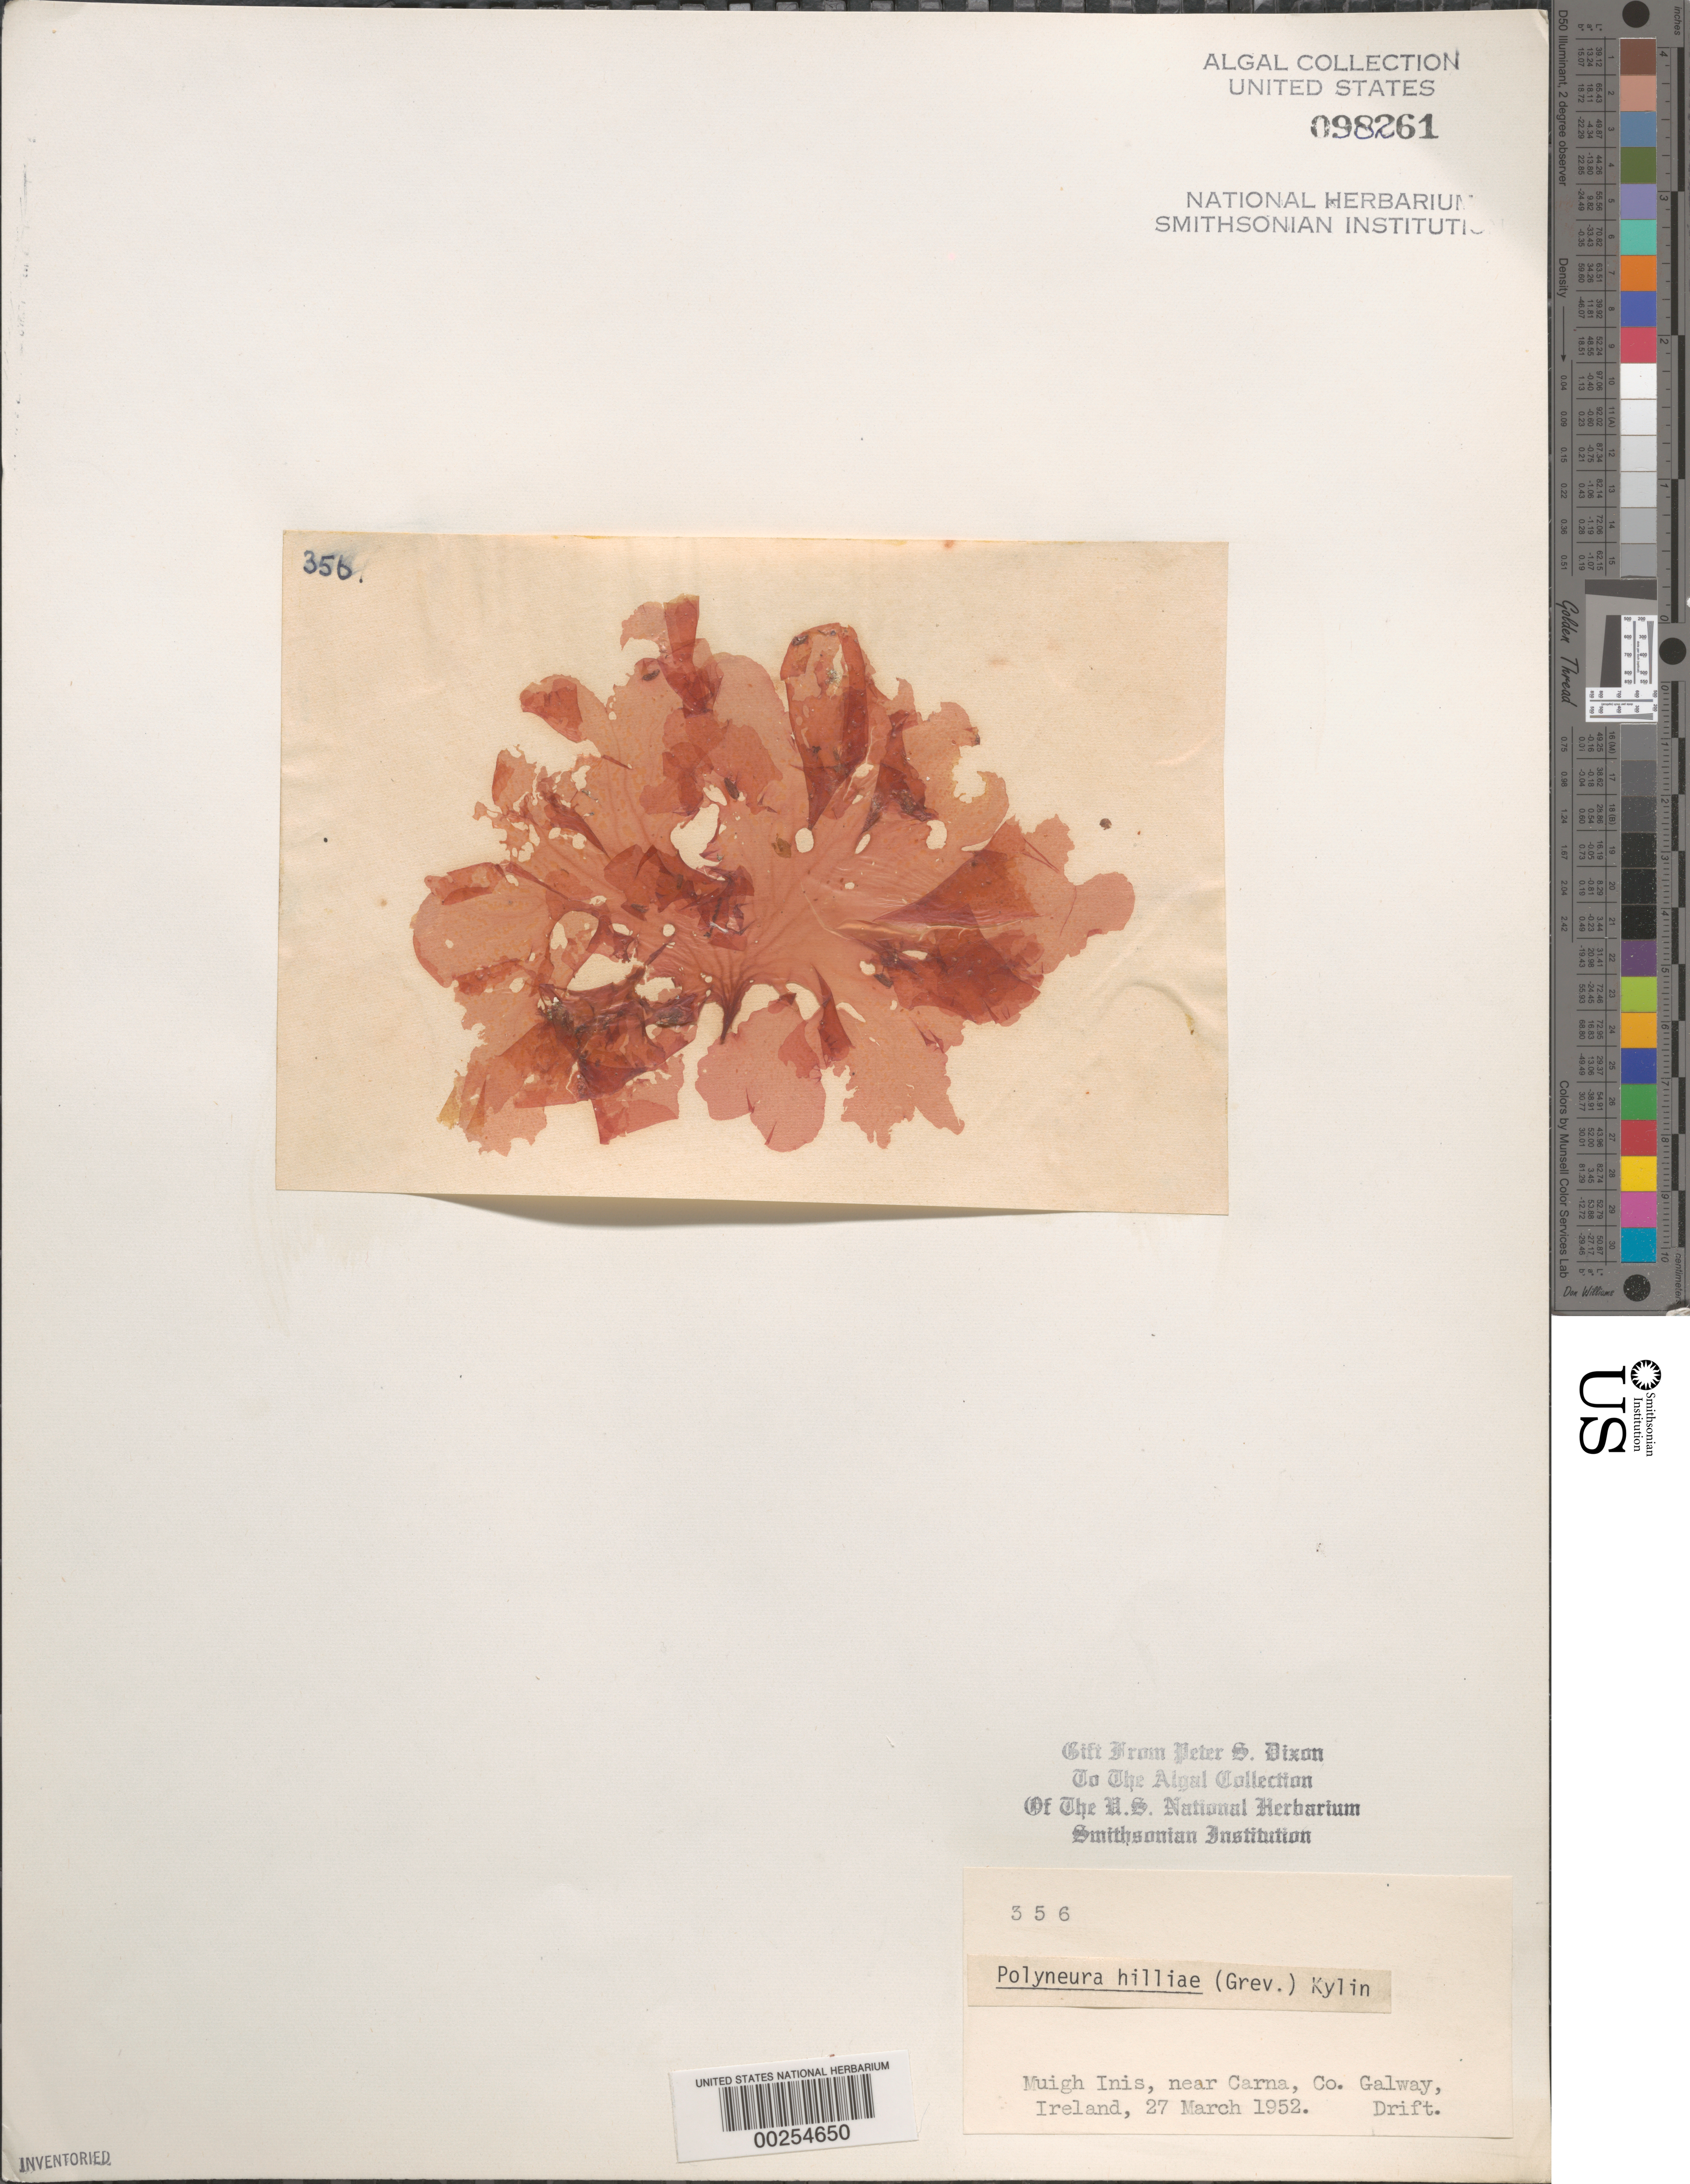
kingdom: Plantae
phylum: Rhodophyta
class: Florideophyceae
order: Ceramiales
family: Delesseriaceae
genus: Polyneura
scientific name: Polyneura bonnemaisonii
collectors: P. S. Dixon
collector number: PSD 356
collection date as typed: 27 Mar 1952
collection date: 1952-03-27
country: Ireland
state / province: Connaught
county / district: Galway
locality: Muigh Inis, near Carna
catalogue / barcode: US 98261